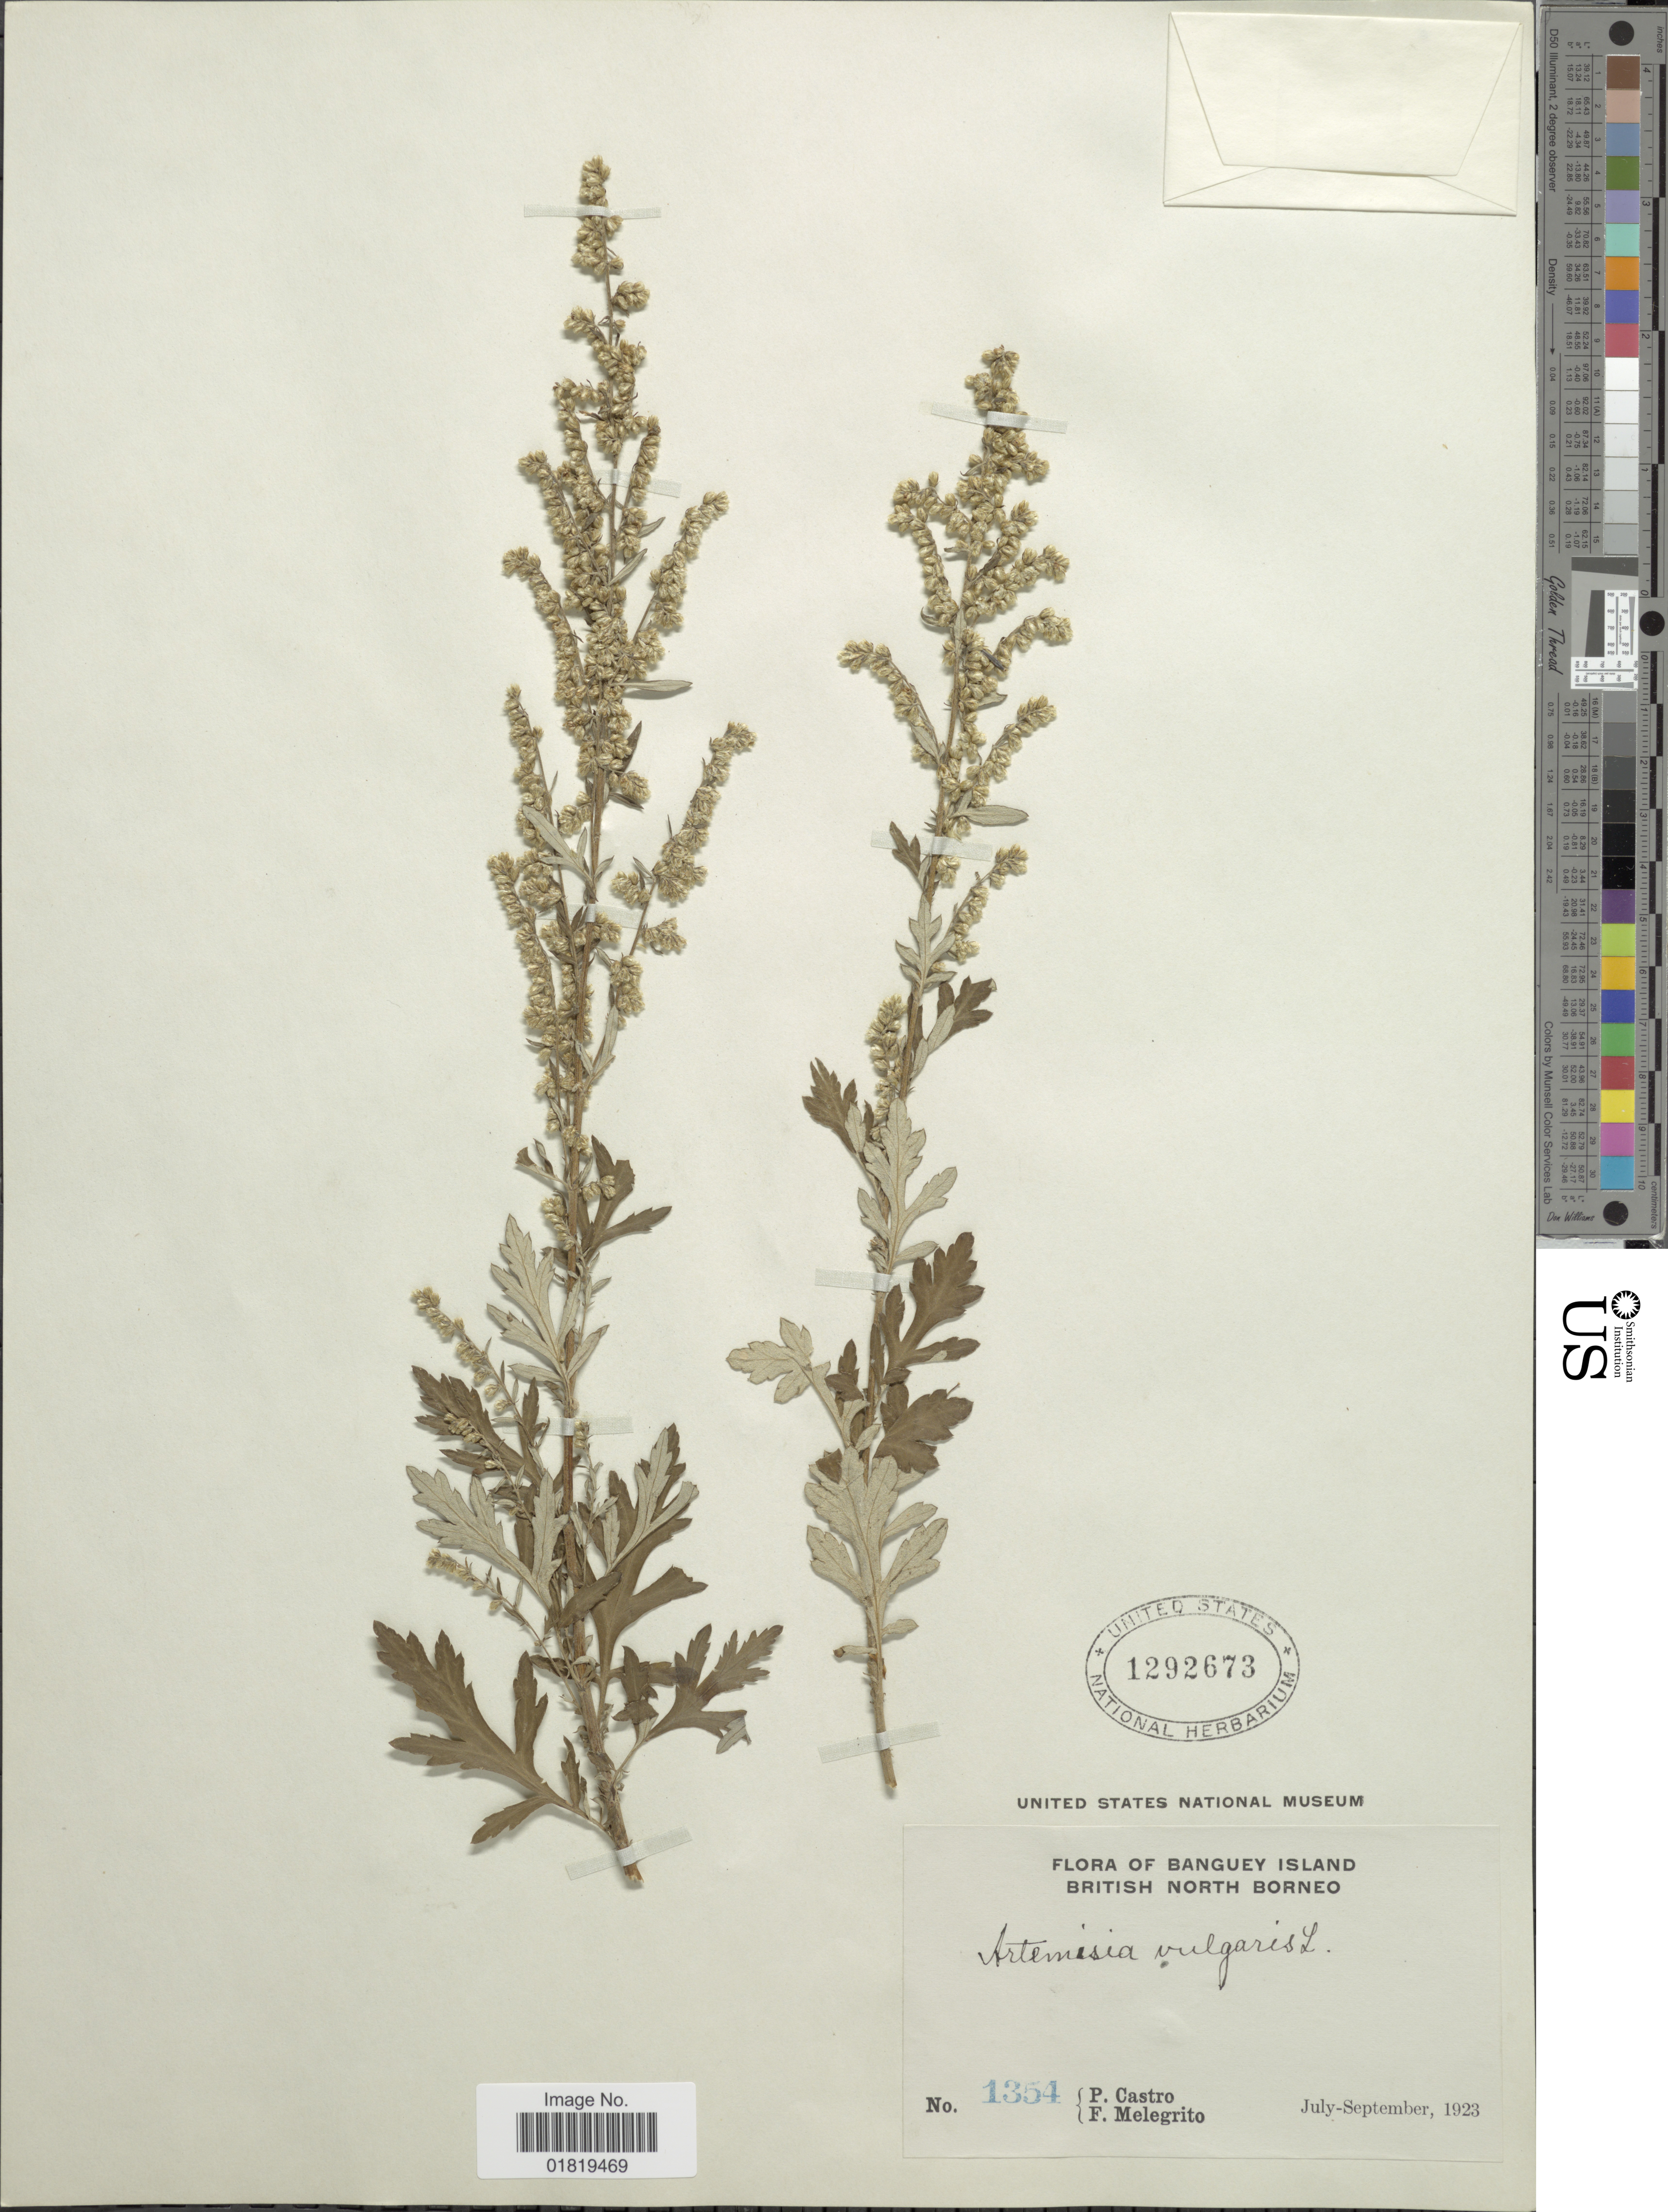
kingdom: Plantae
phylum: Tracheophyta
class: Magnoliopsida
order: Asterales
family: Asteraceae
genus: Artemisia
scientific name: Artemisia vulgaris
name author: L.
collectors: P. Castro & F. Melegrito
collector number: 1354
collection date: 1923-07/1923-09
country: Malaysia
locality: Banguey Island, British North Borneo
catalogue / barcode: US 1292673